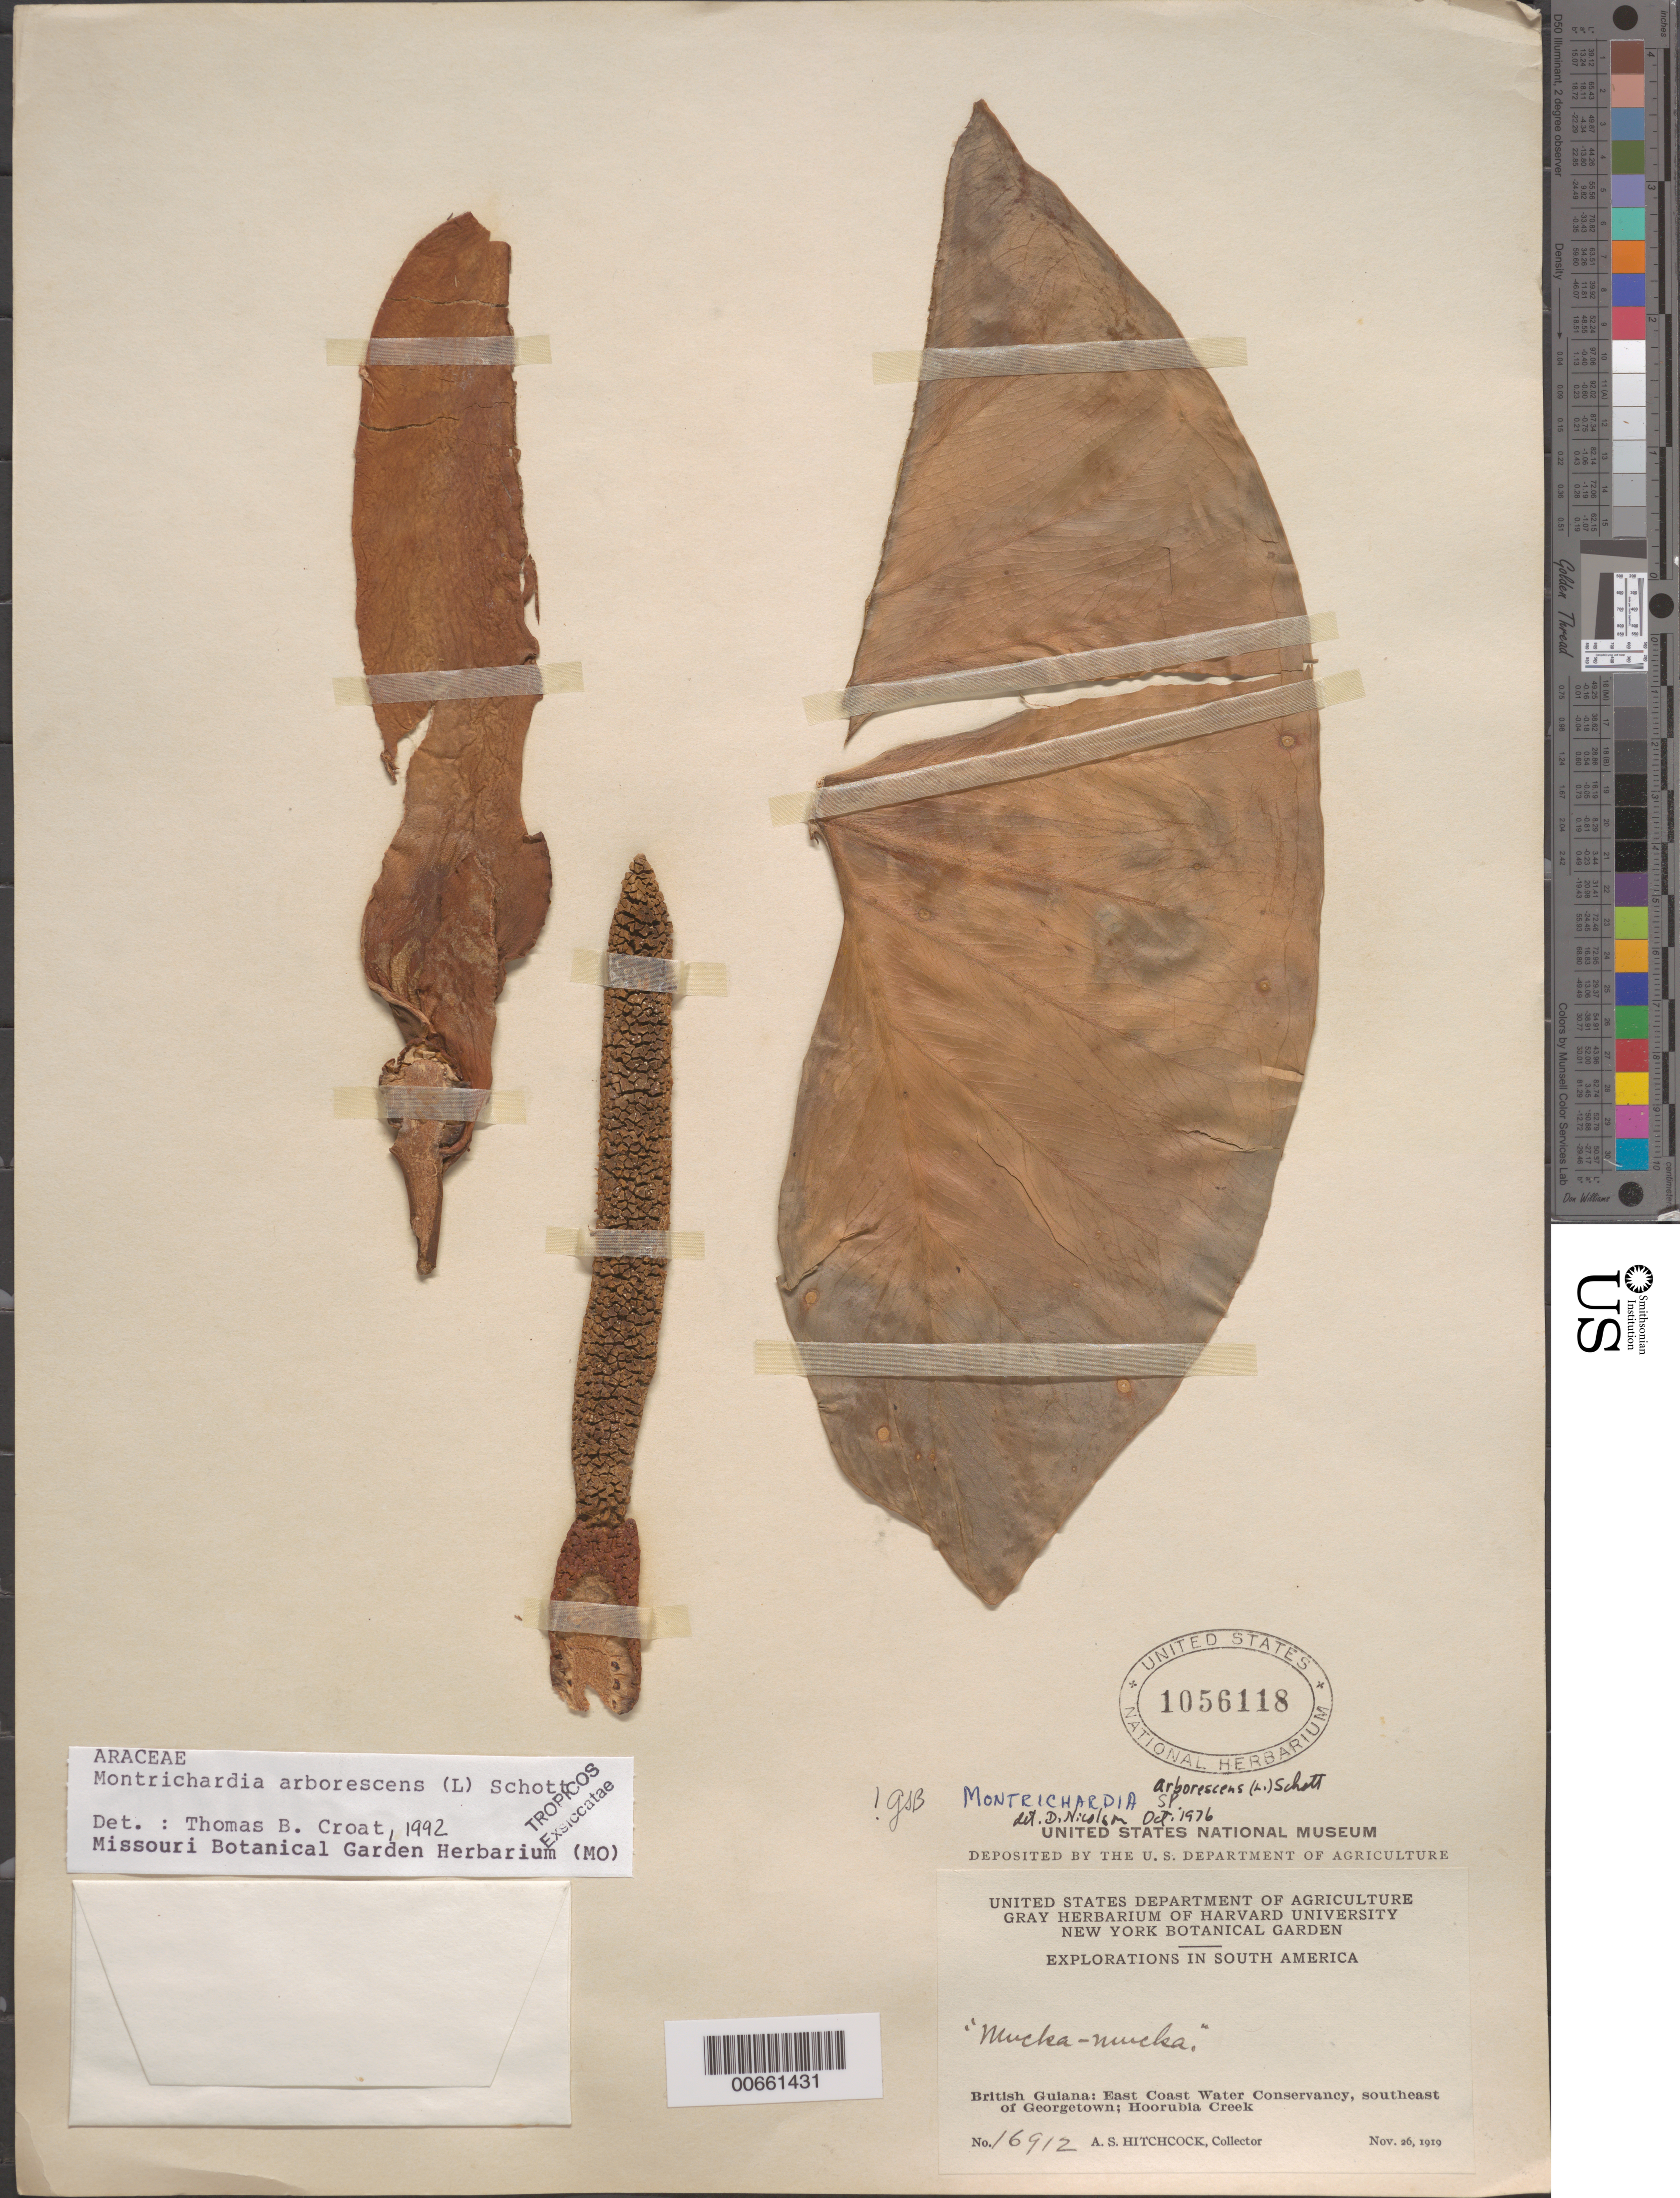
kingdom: Plantae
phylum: Tracheophyta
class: Liliopsida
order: Alismatales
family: Araceae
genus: Montrichardia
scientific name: Montrichardia arborescens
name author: (L.) Schott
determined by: Croat, Thomas B., Missouri Botanical Garden (MO)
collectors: A. S. Hitchcock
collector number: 16912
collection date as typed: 26-Nov-19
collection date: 1919-11-26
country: Guyana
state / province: Demerara-Mahaica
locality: Hoorubea Creek, head of, SE of Georgetown, East Coast Water Conservancy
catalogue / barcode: US 1056118